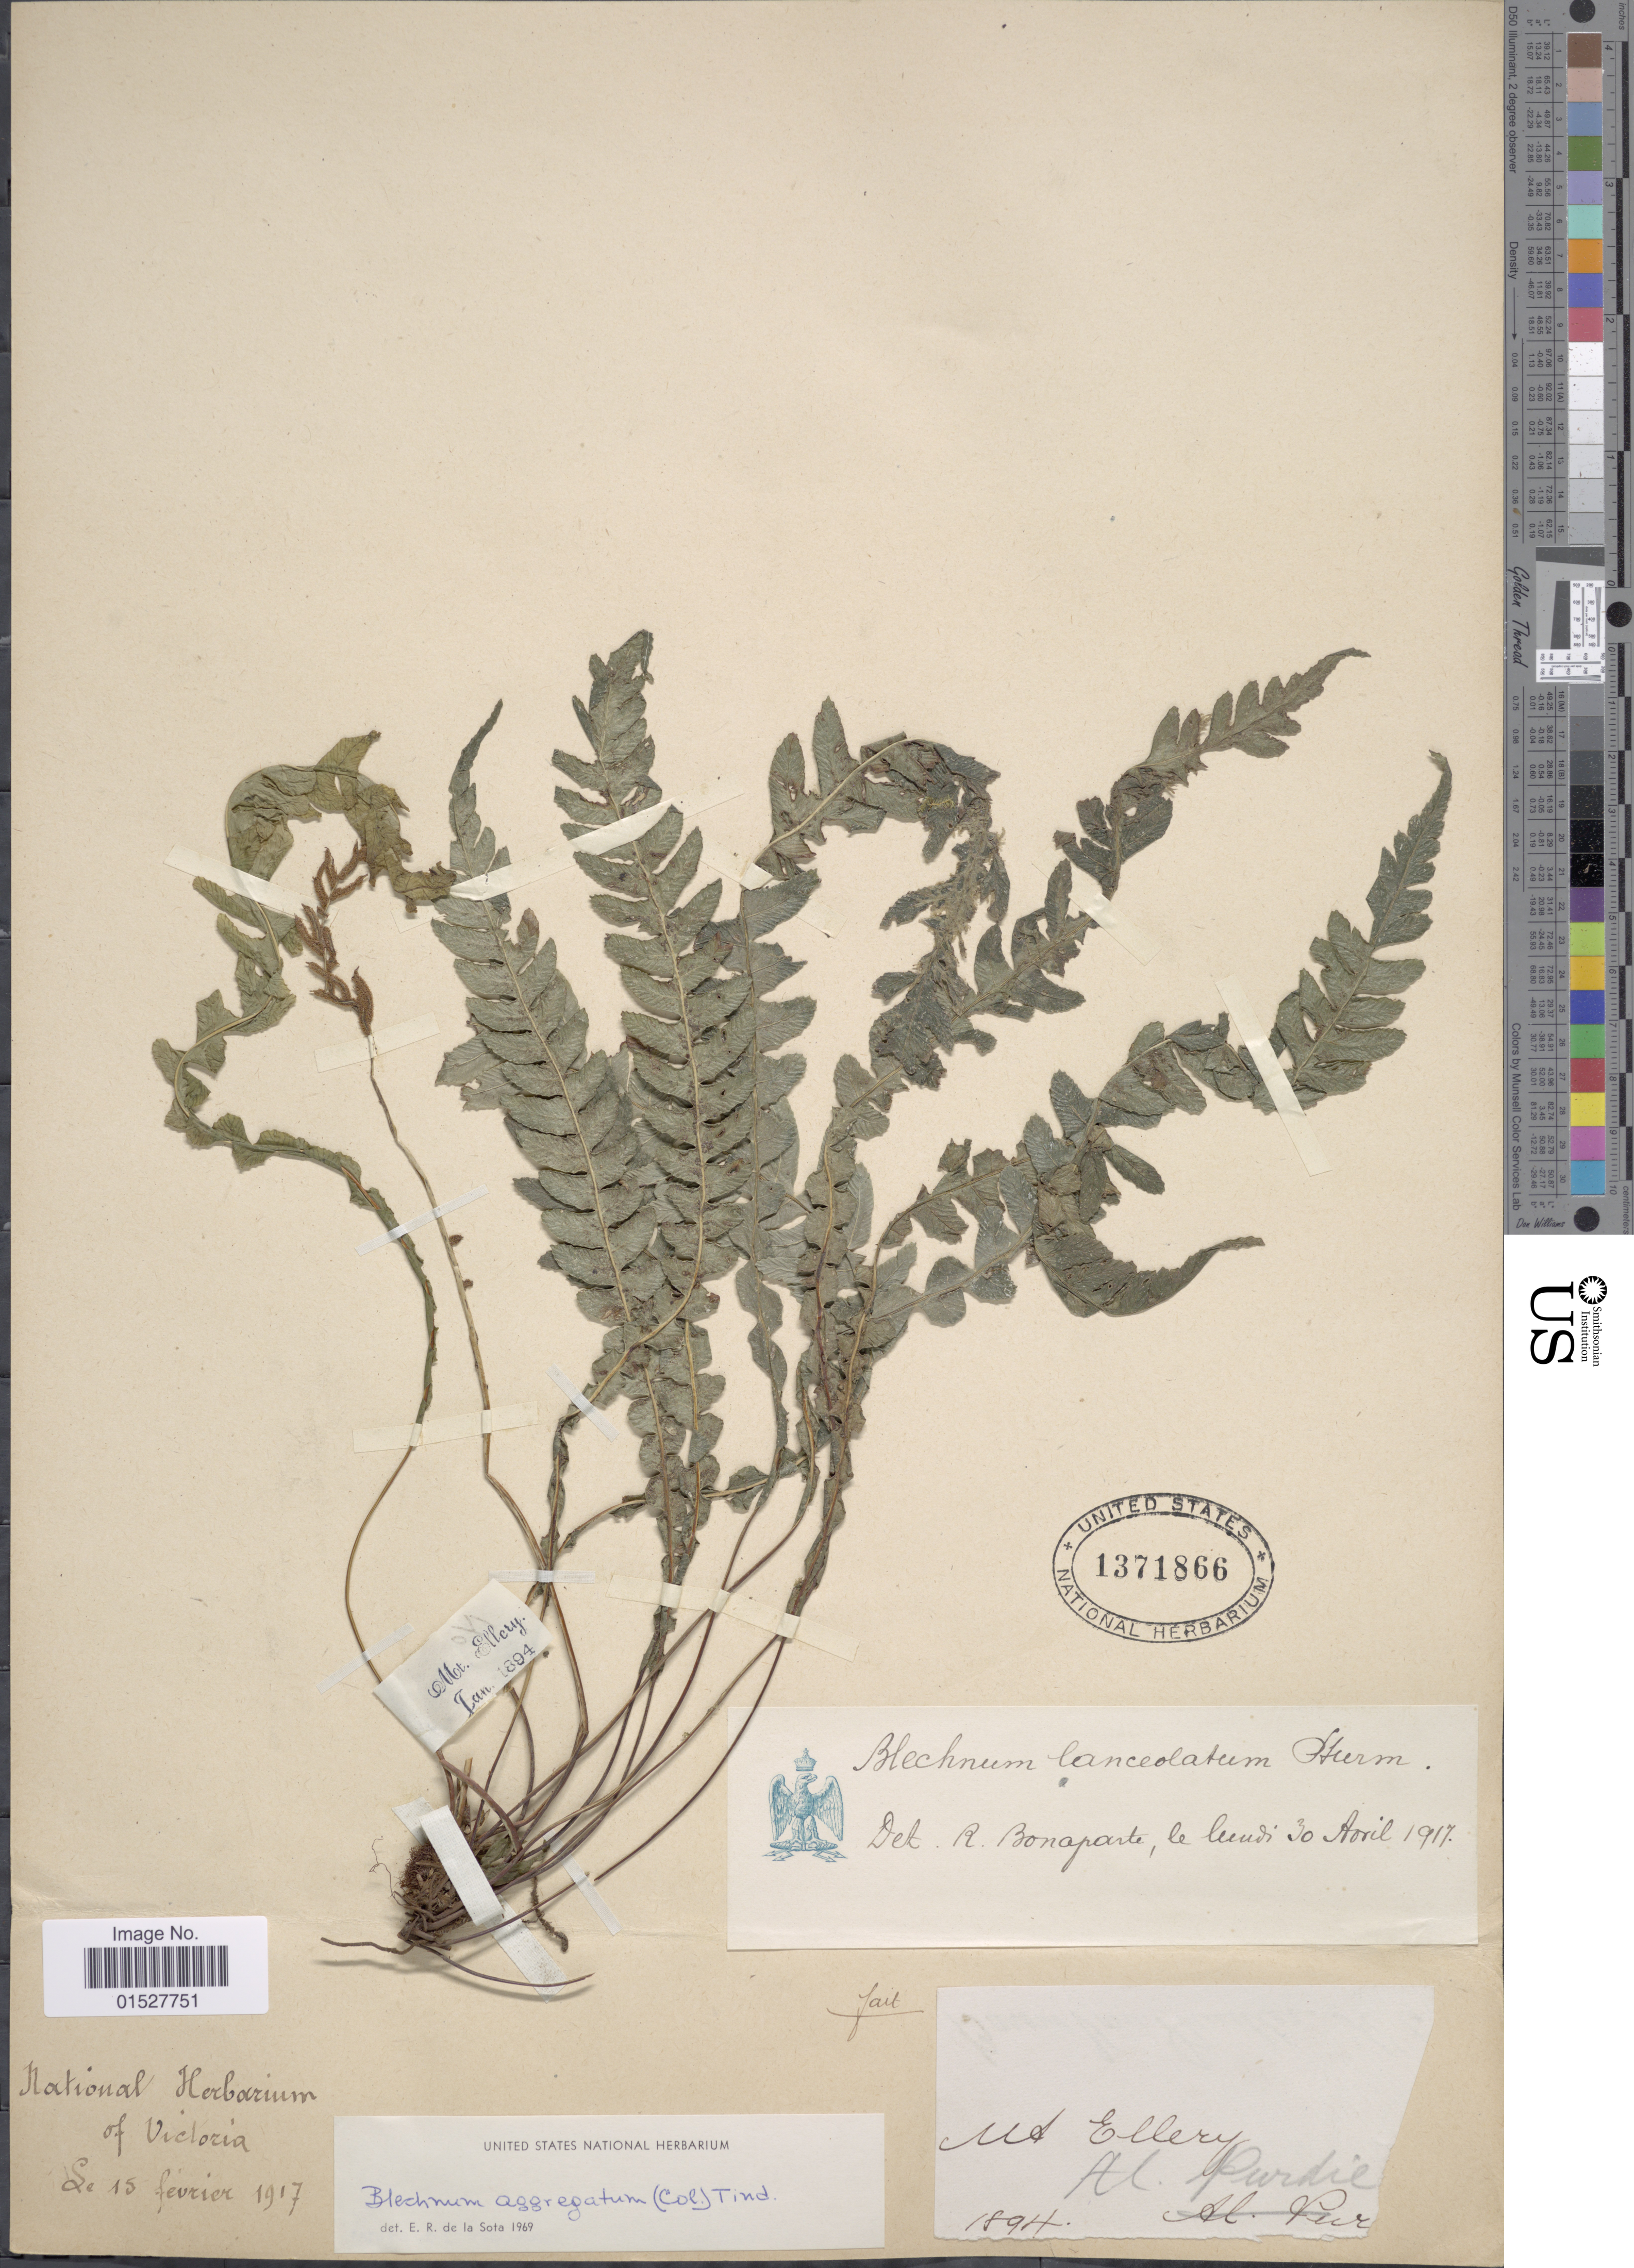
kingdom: Plantae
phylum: Tracheophyta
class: Polypodiopsida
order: Polypodiales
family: Blechnaceae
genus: Blechnum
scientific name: Blechnum aggregatum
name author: (Colenso) Tindale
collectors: A. Purdie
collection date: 1894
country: Australia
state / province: Victoria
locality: Mt Ellery.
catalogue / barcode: US 1371866